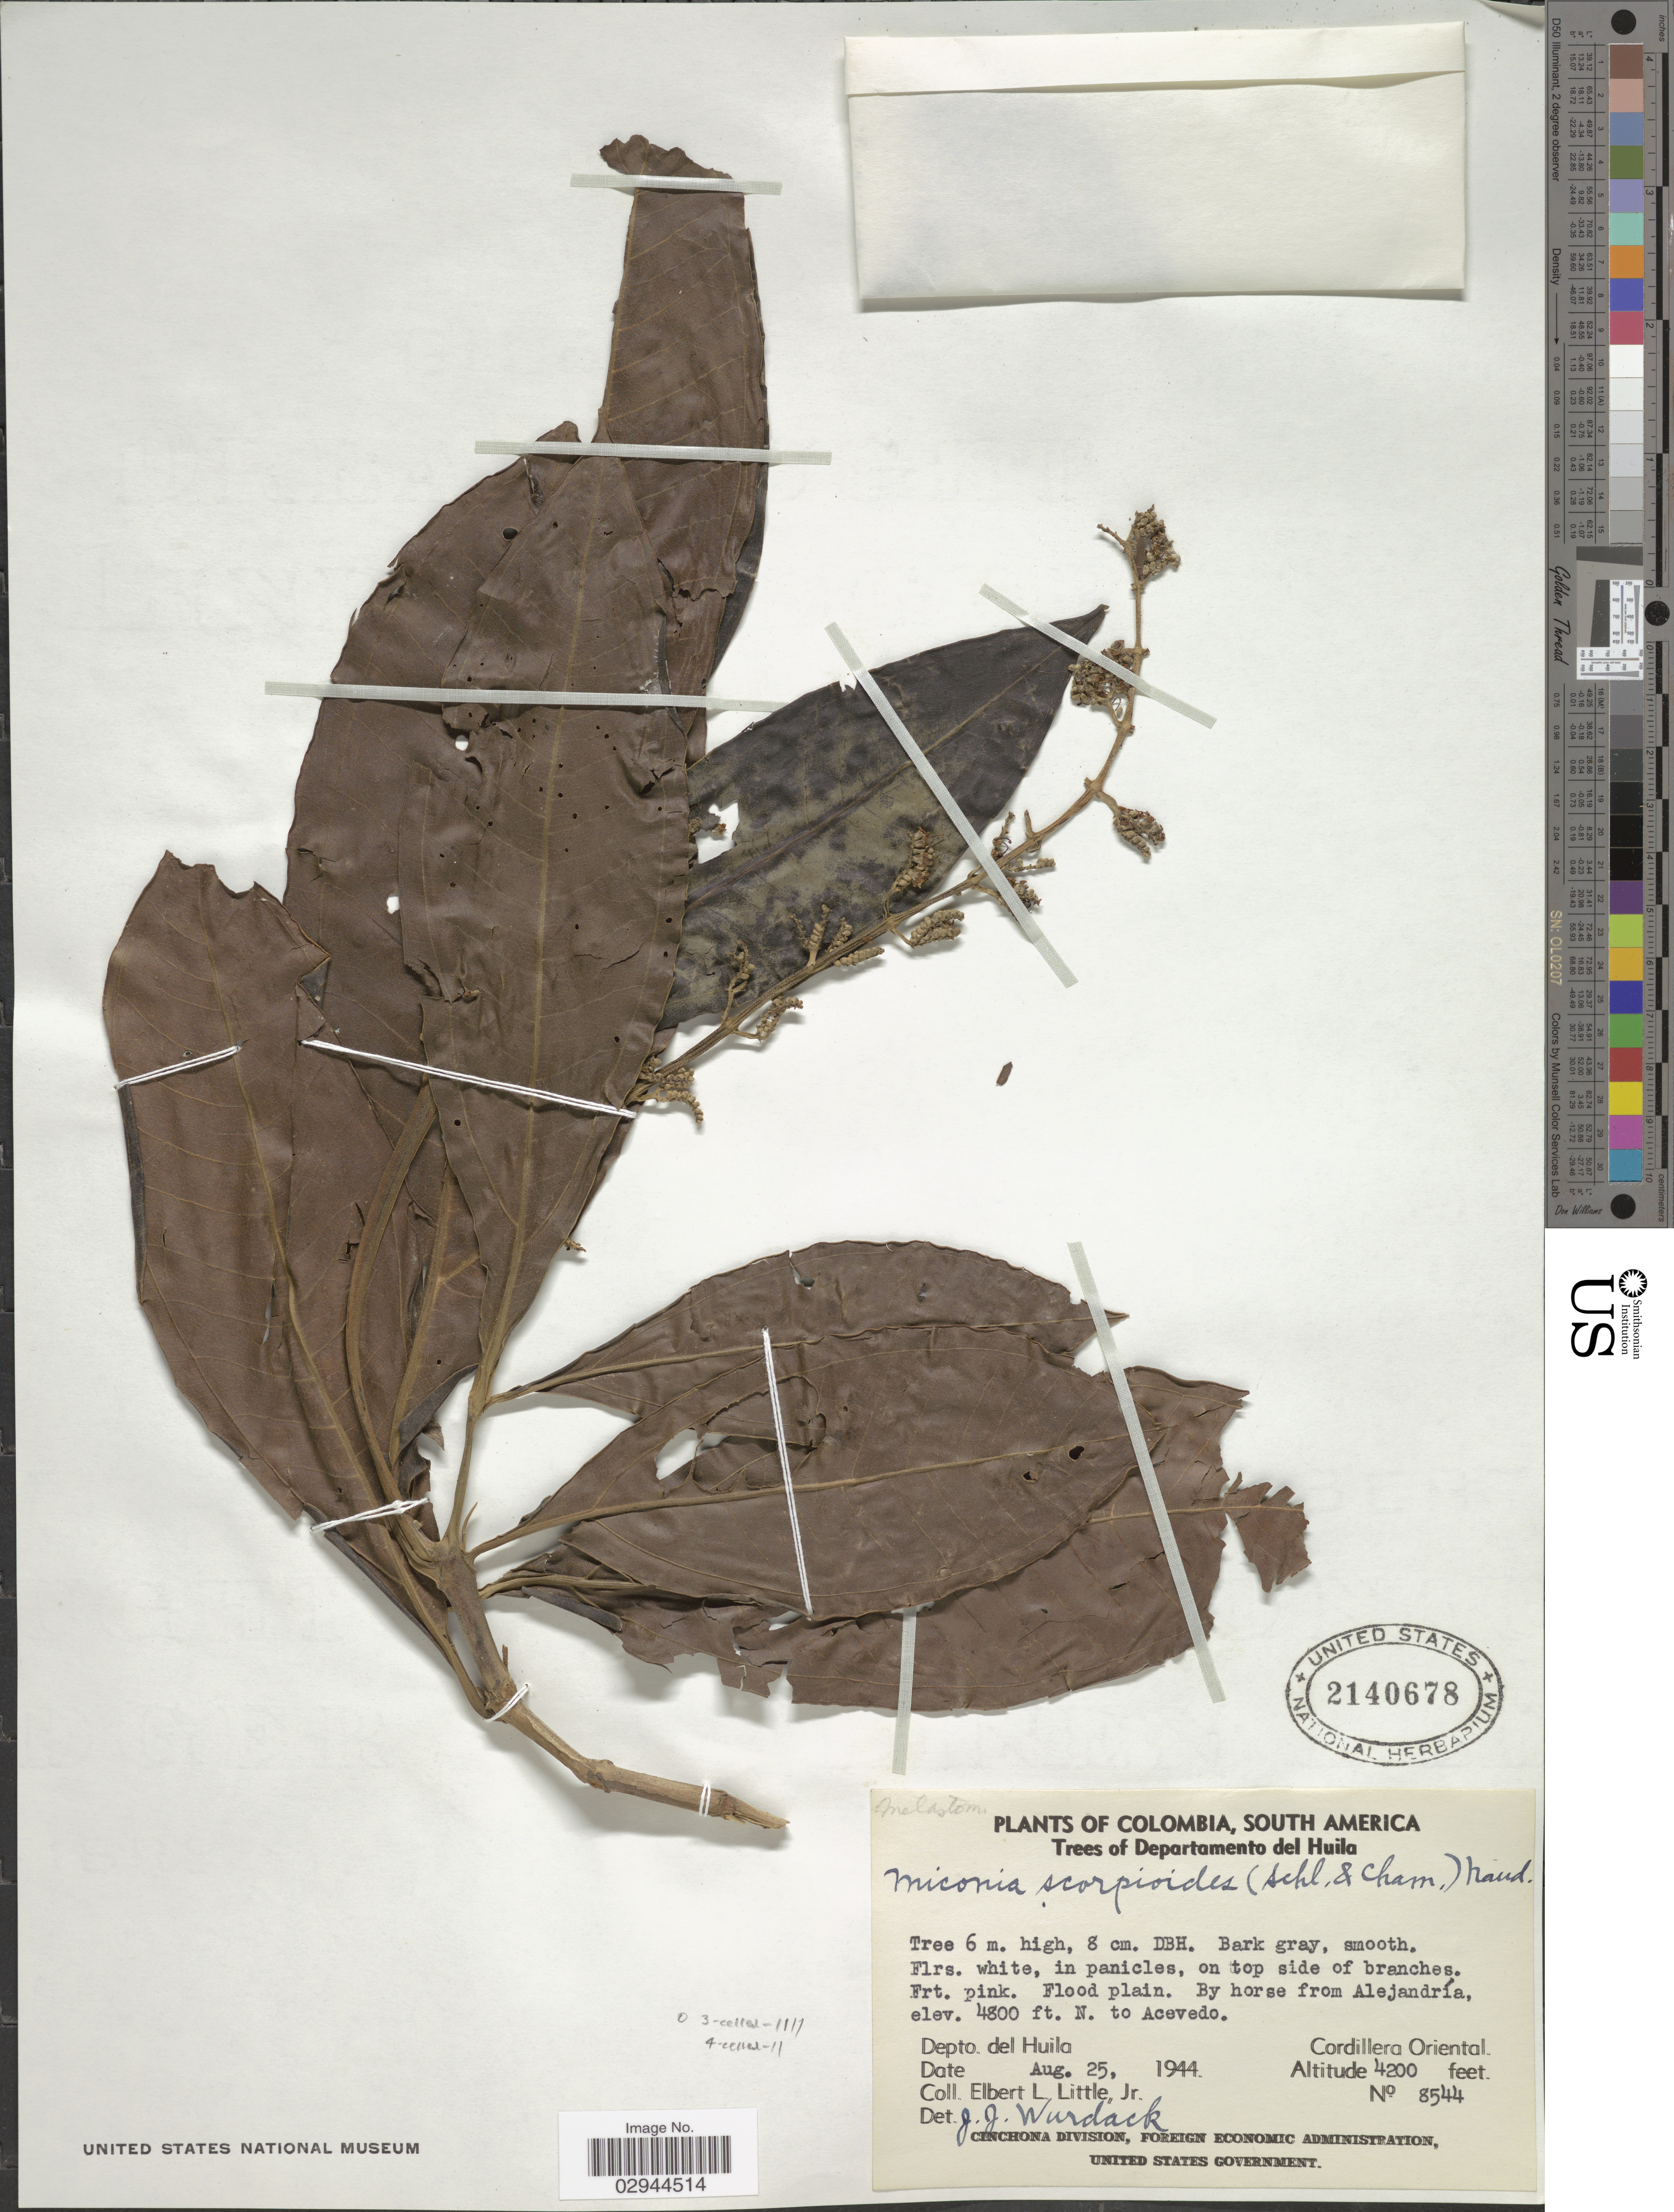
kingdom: Plantae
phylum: Tracheophyta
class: Magnoliopsida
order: Myrtales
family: Melastomataceae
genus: Miconia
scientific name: Miconia trinervia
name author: (Sw.) D. Don ex Loudon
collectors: E. L. Little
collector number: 8544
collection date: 1944-08-25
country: Colombia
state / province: Huila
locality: By horse from Alejandría, N. to Acevedo, Depto. del Huila, Cordillera Oriental.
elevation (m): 1280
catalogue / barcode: US 2140678